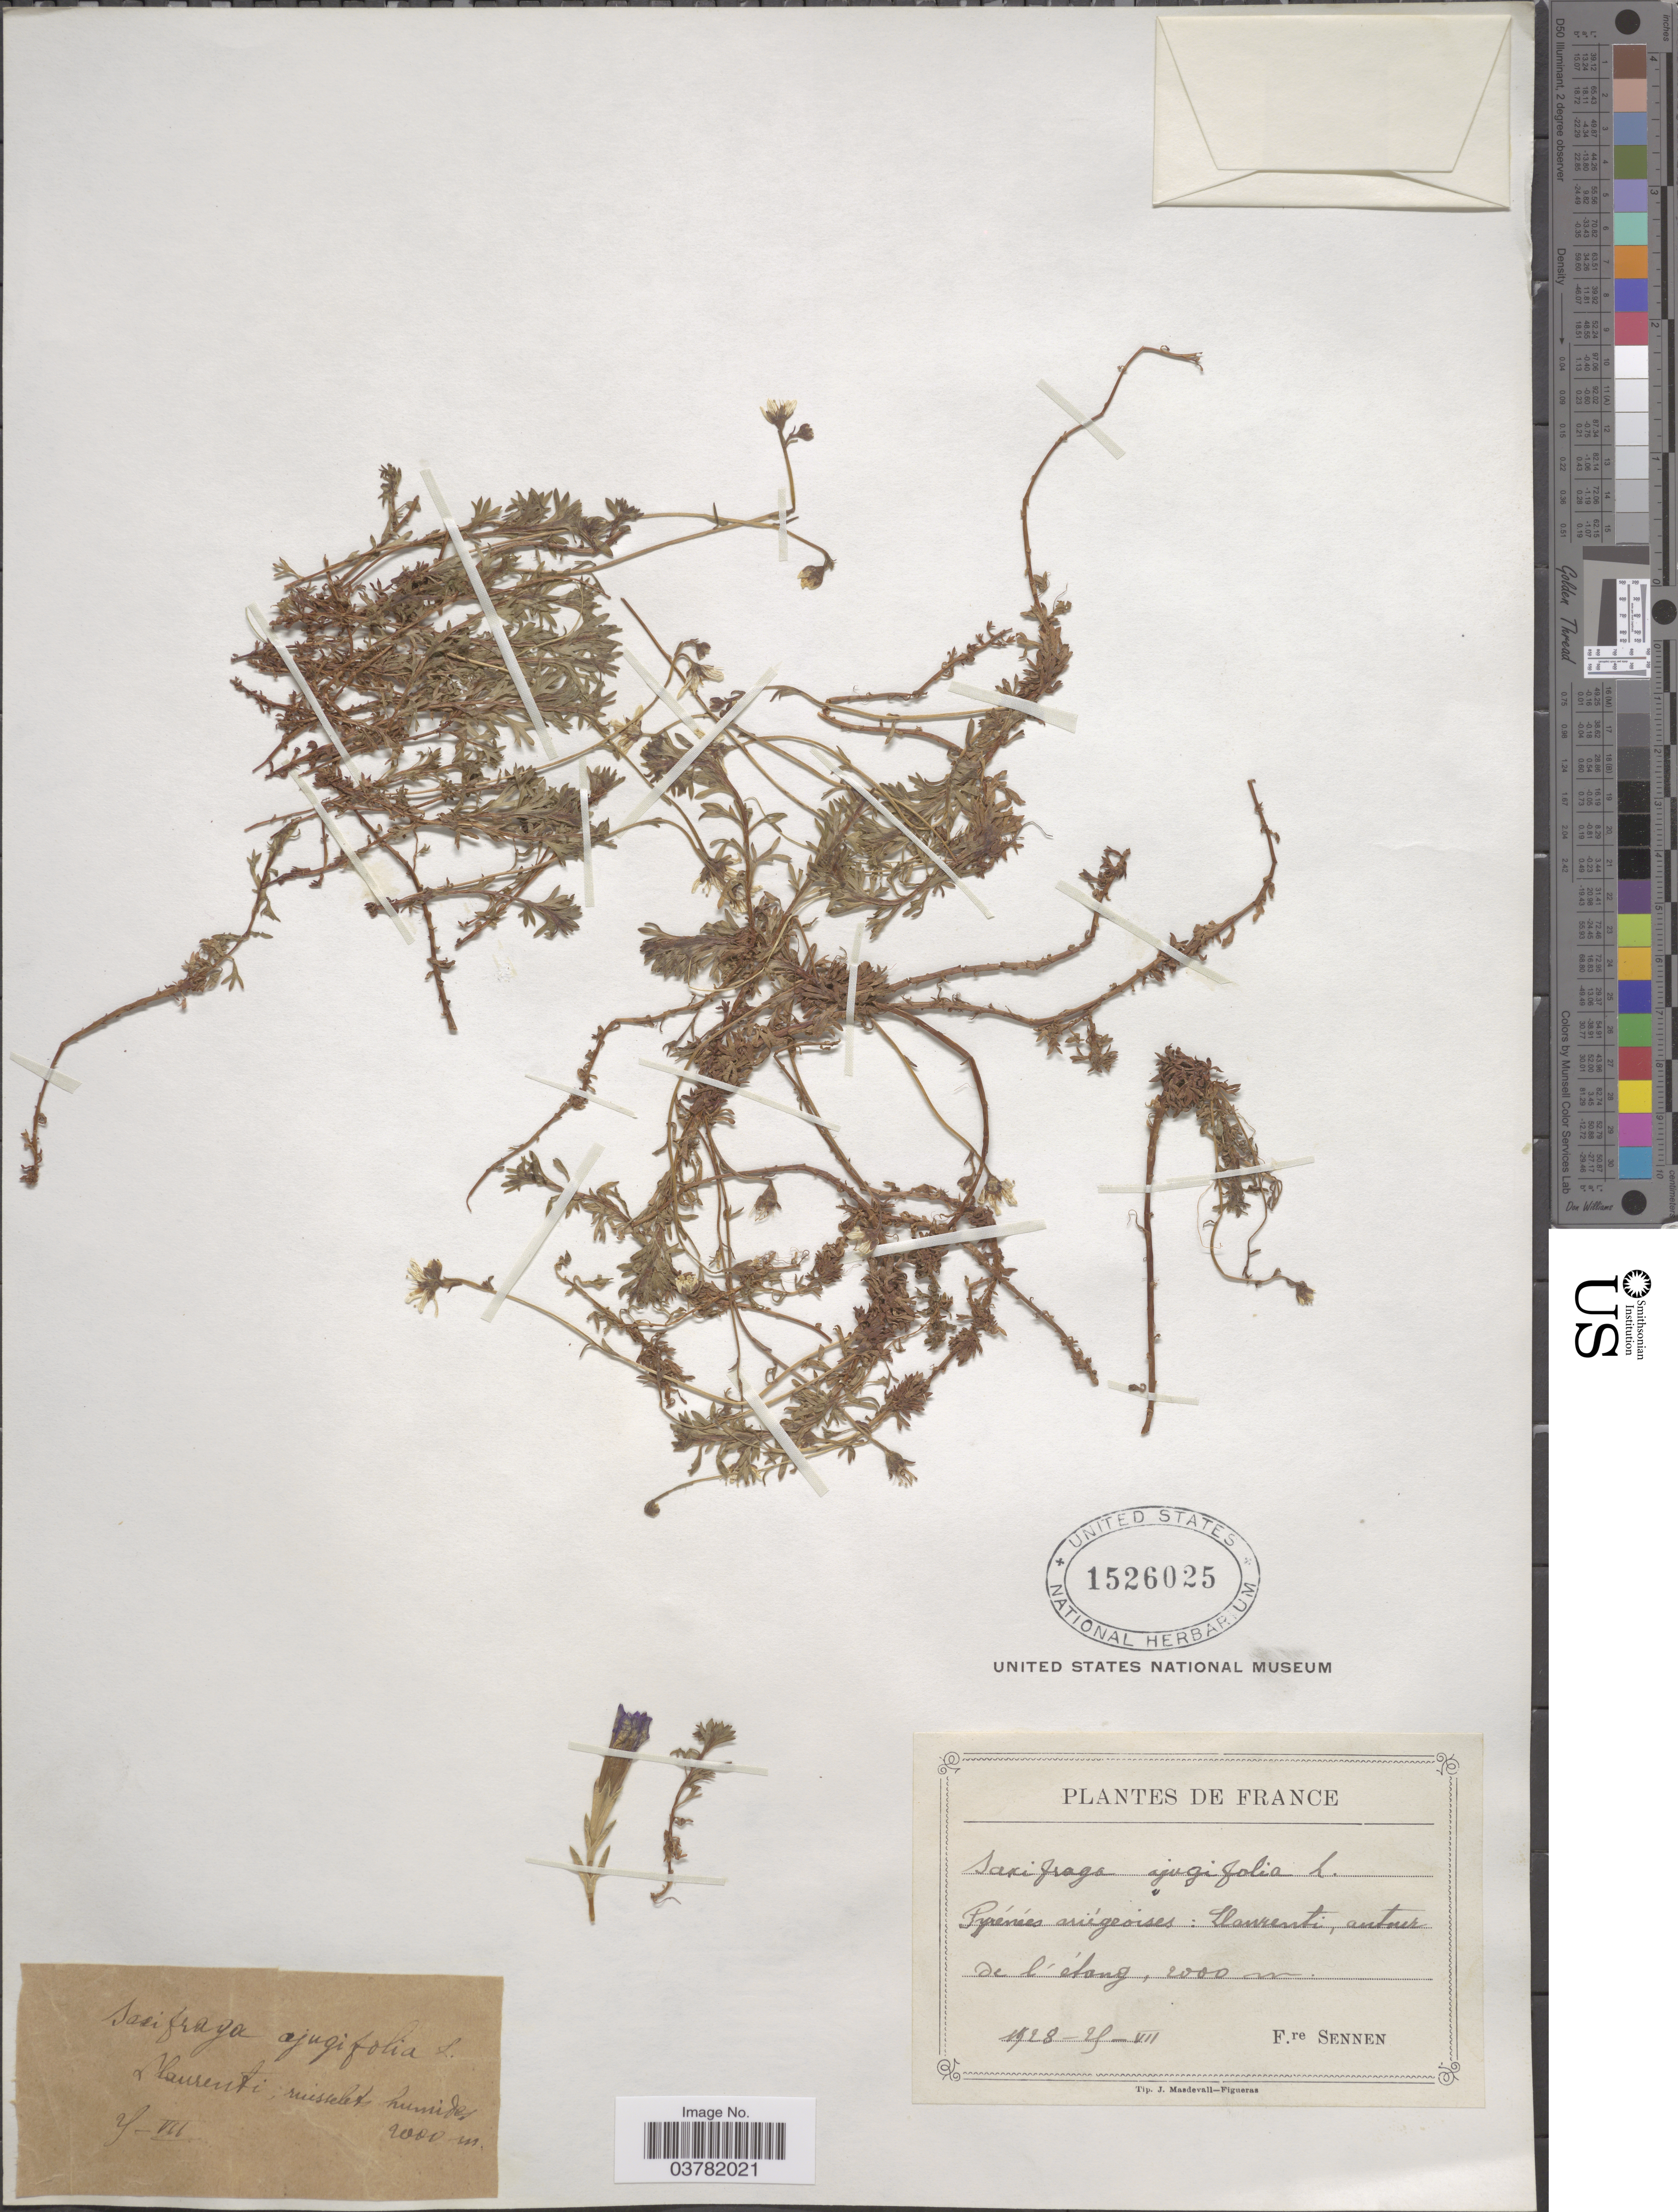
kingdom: Plantae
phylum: Tracheophyta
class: Magnoliopsida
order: Saxifragales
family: Saxifragaceae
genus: Saxifraga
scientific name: Saxifraga ajugifolia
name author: Wahlenb.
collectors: E. Sennen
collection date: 1928-08-25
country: France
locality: Pyrénées ariégoises: Llanrenti [interpreted], autour de l'étang.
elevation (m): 2000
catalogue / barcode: US 1526025